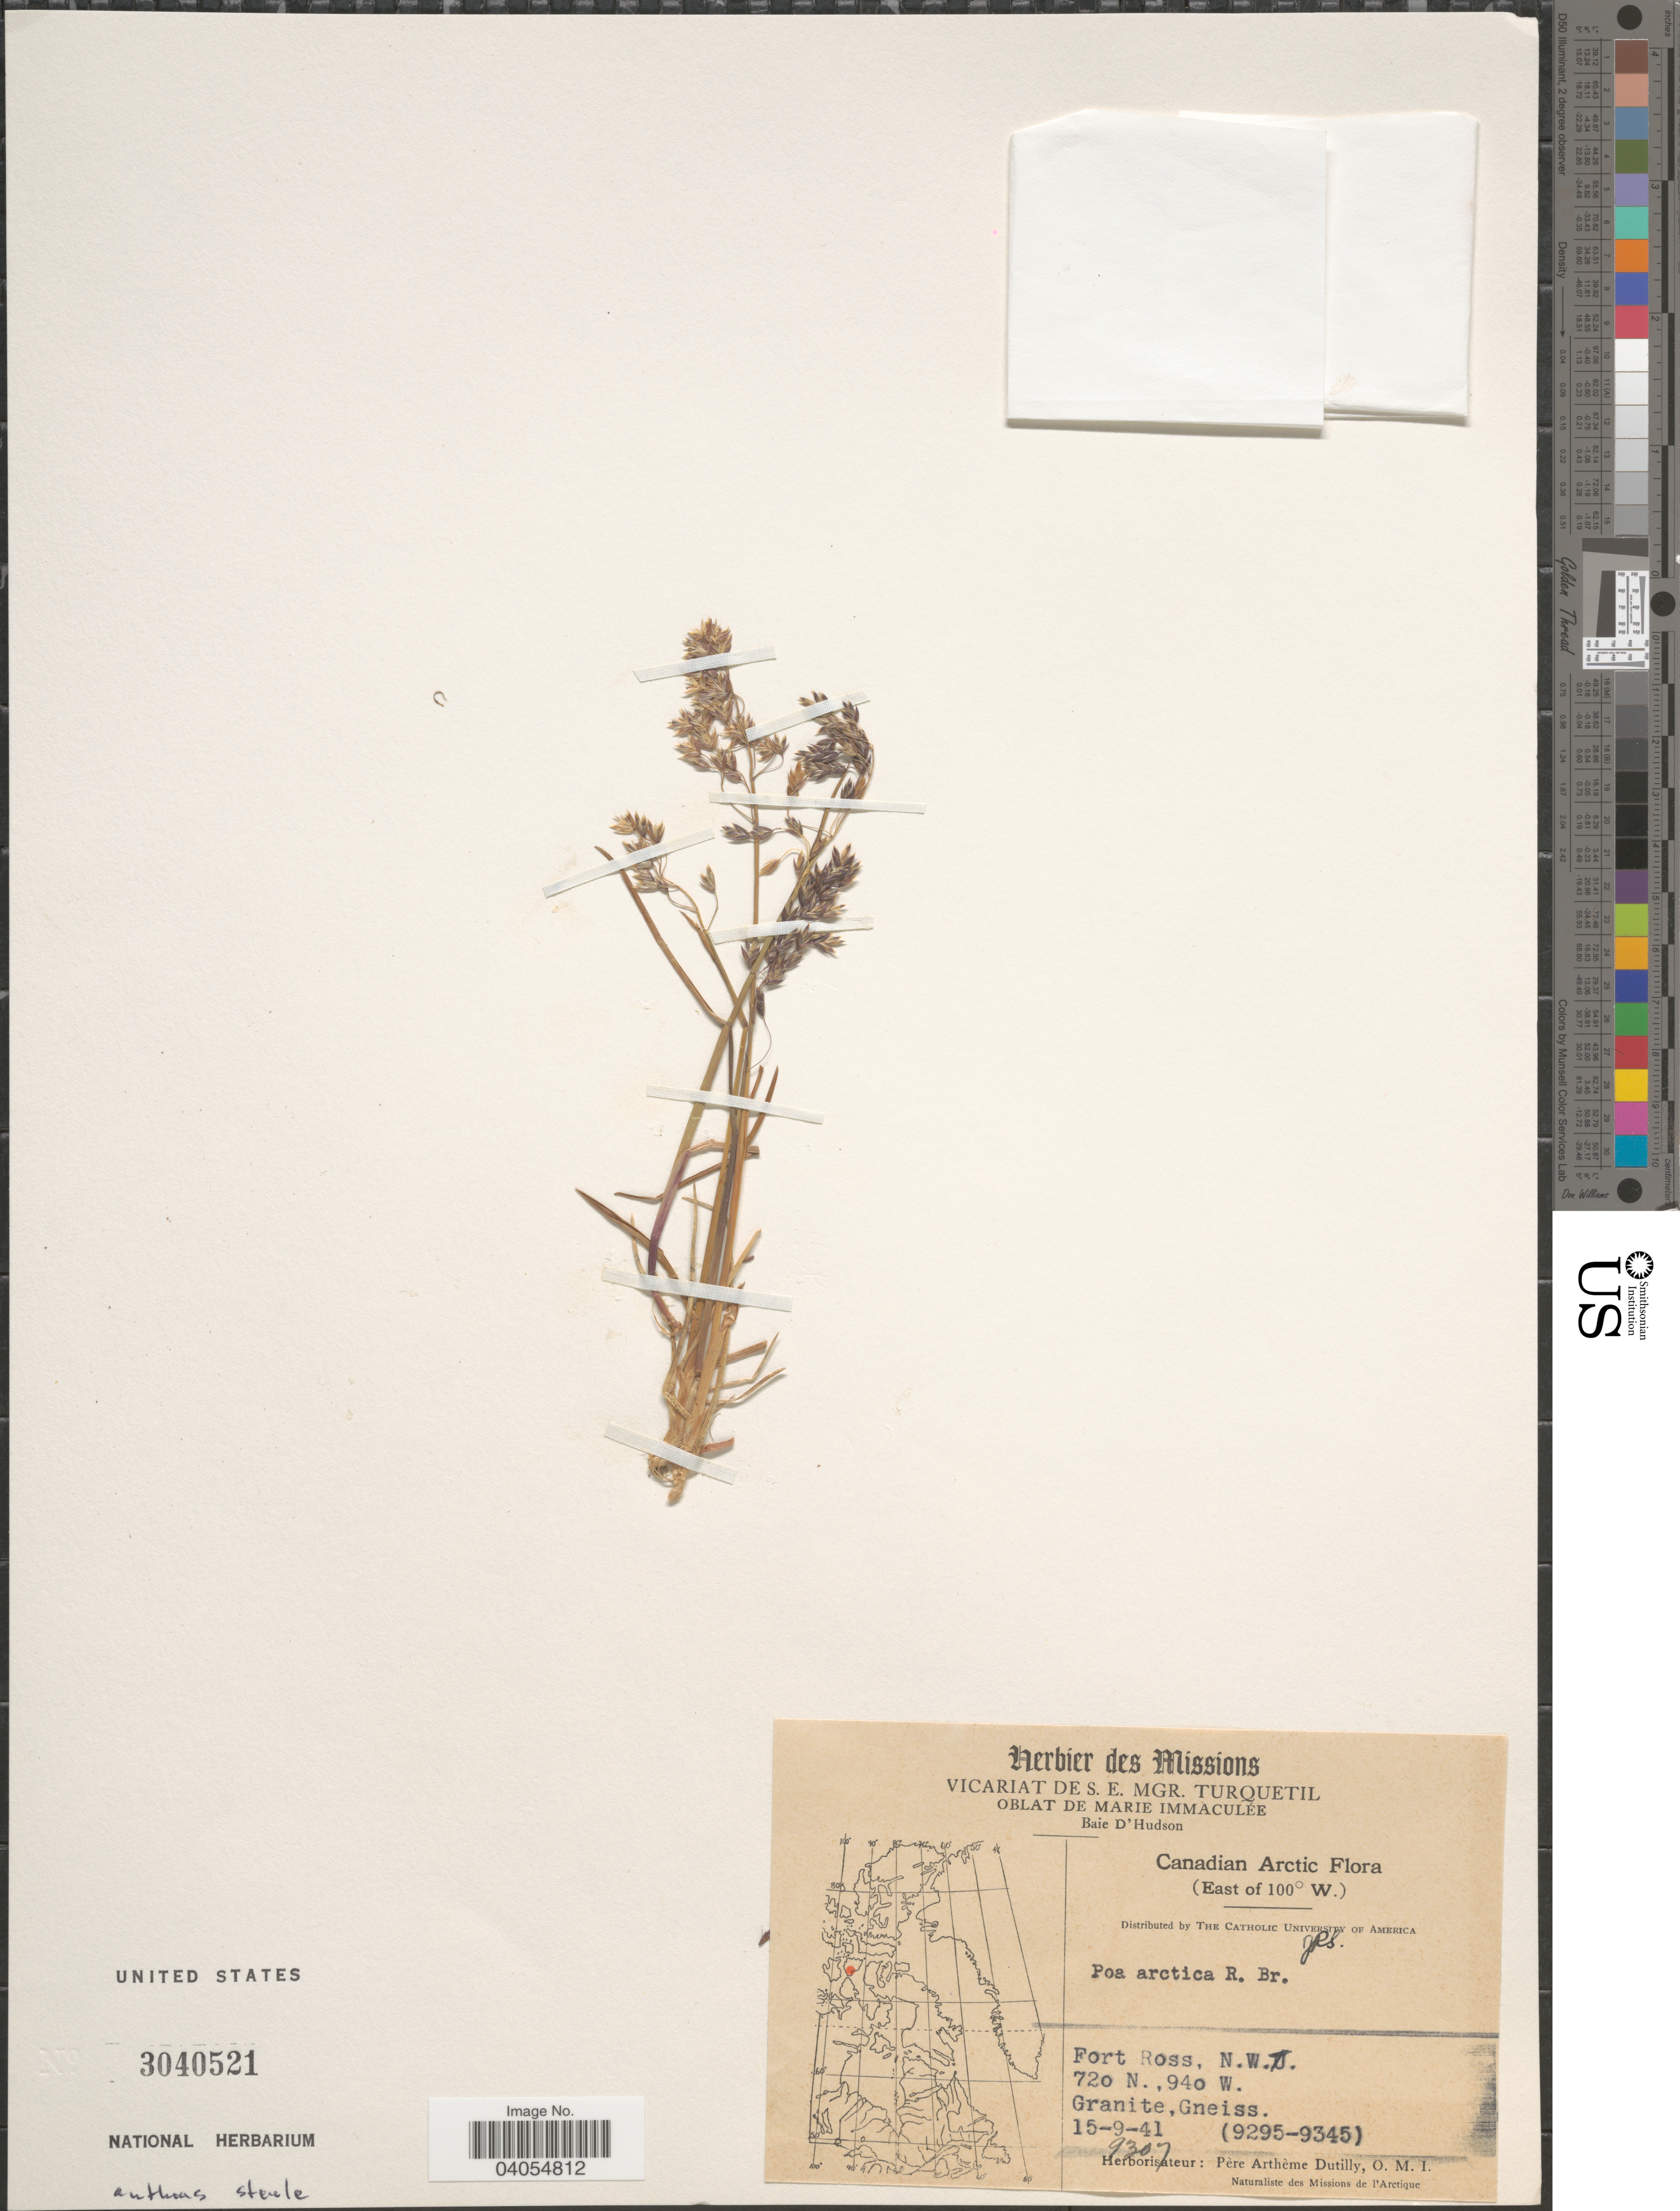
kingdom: Plantae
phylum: Tracheophyta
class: Liliopsida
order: Poales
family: Poaceae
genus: Poa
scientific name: Poa arctica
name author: R. Br.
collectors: P. Dutilly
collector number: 9307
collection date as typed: Transcribed d/m/y: 15/9/41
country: Canada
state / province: Northwest Territories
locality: Canadian Arctic (East of 100° W). Fort Ross.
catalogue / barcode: US 3040521